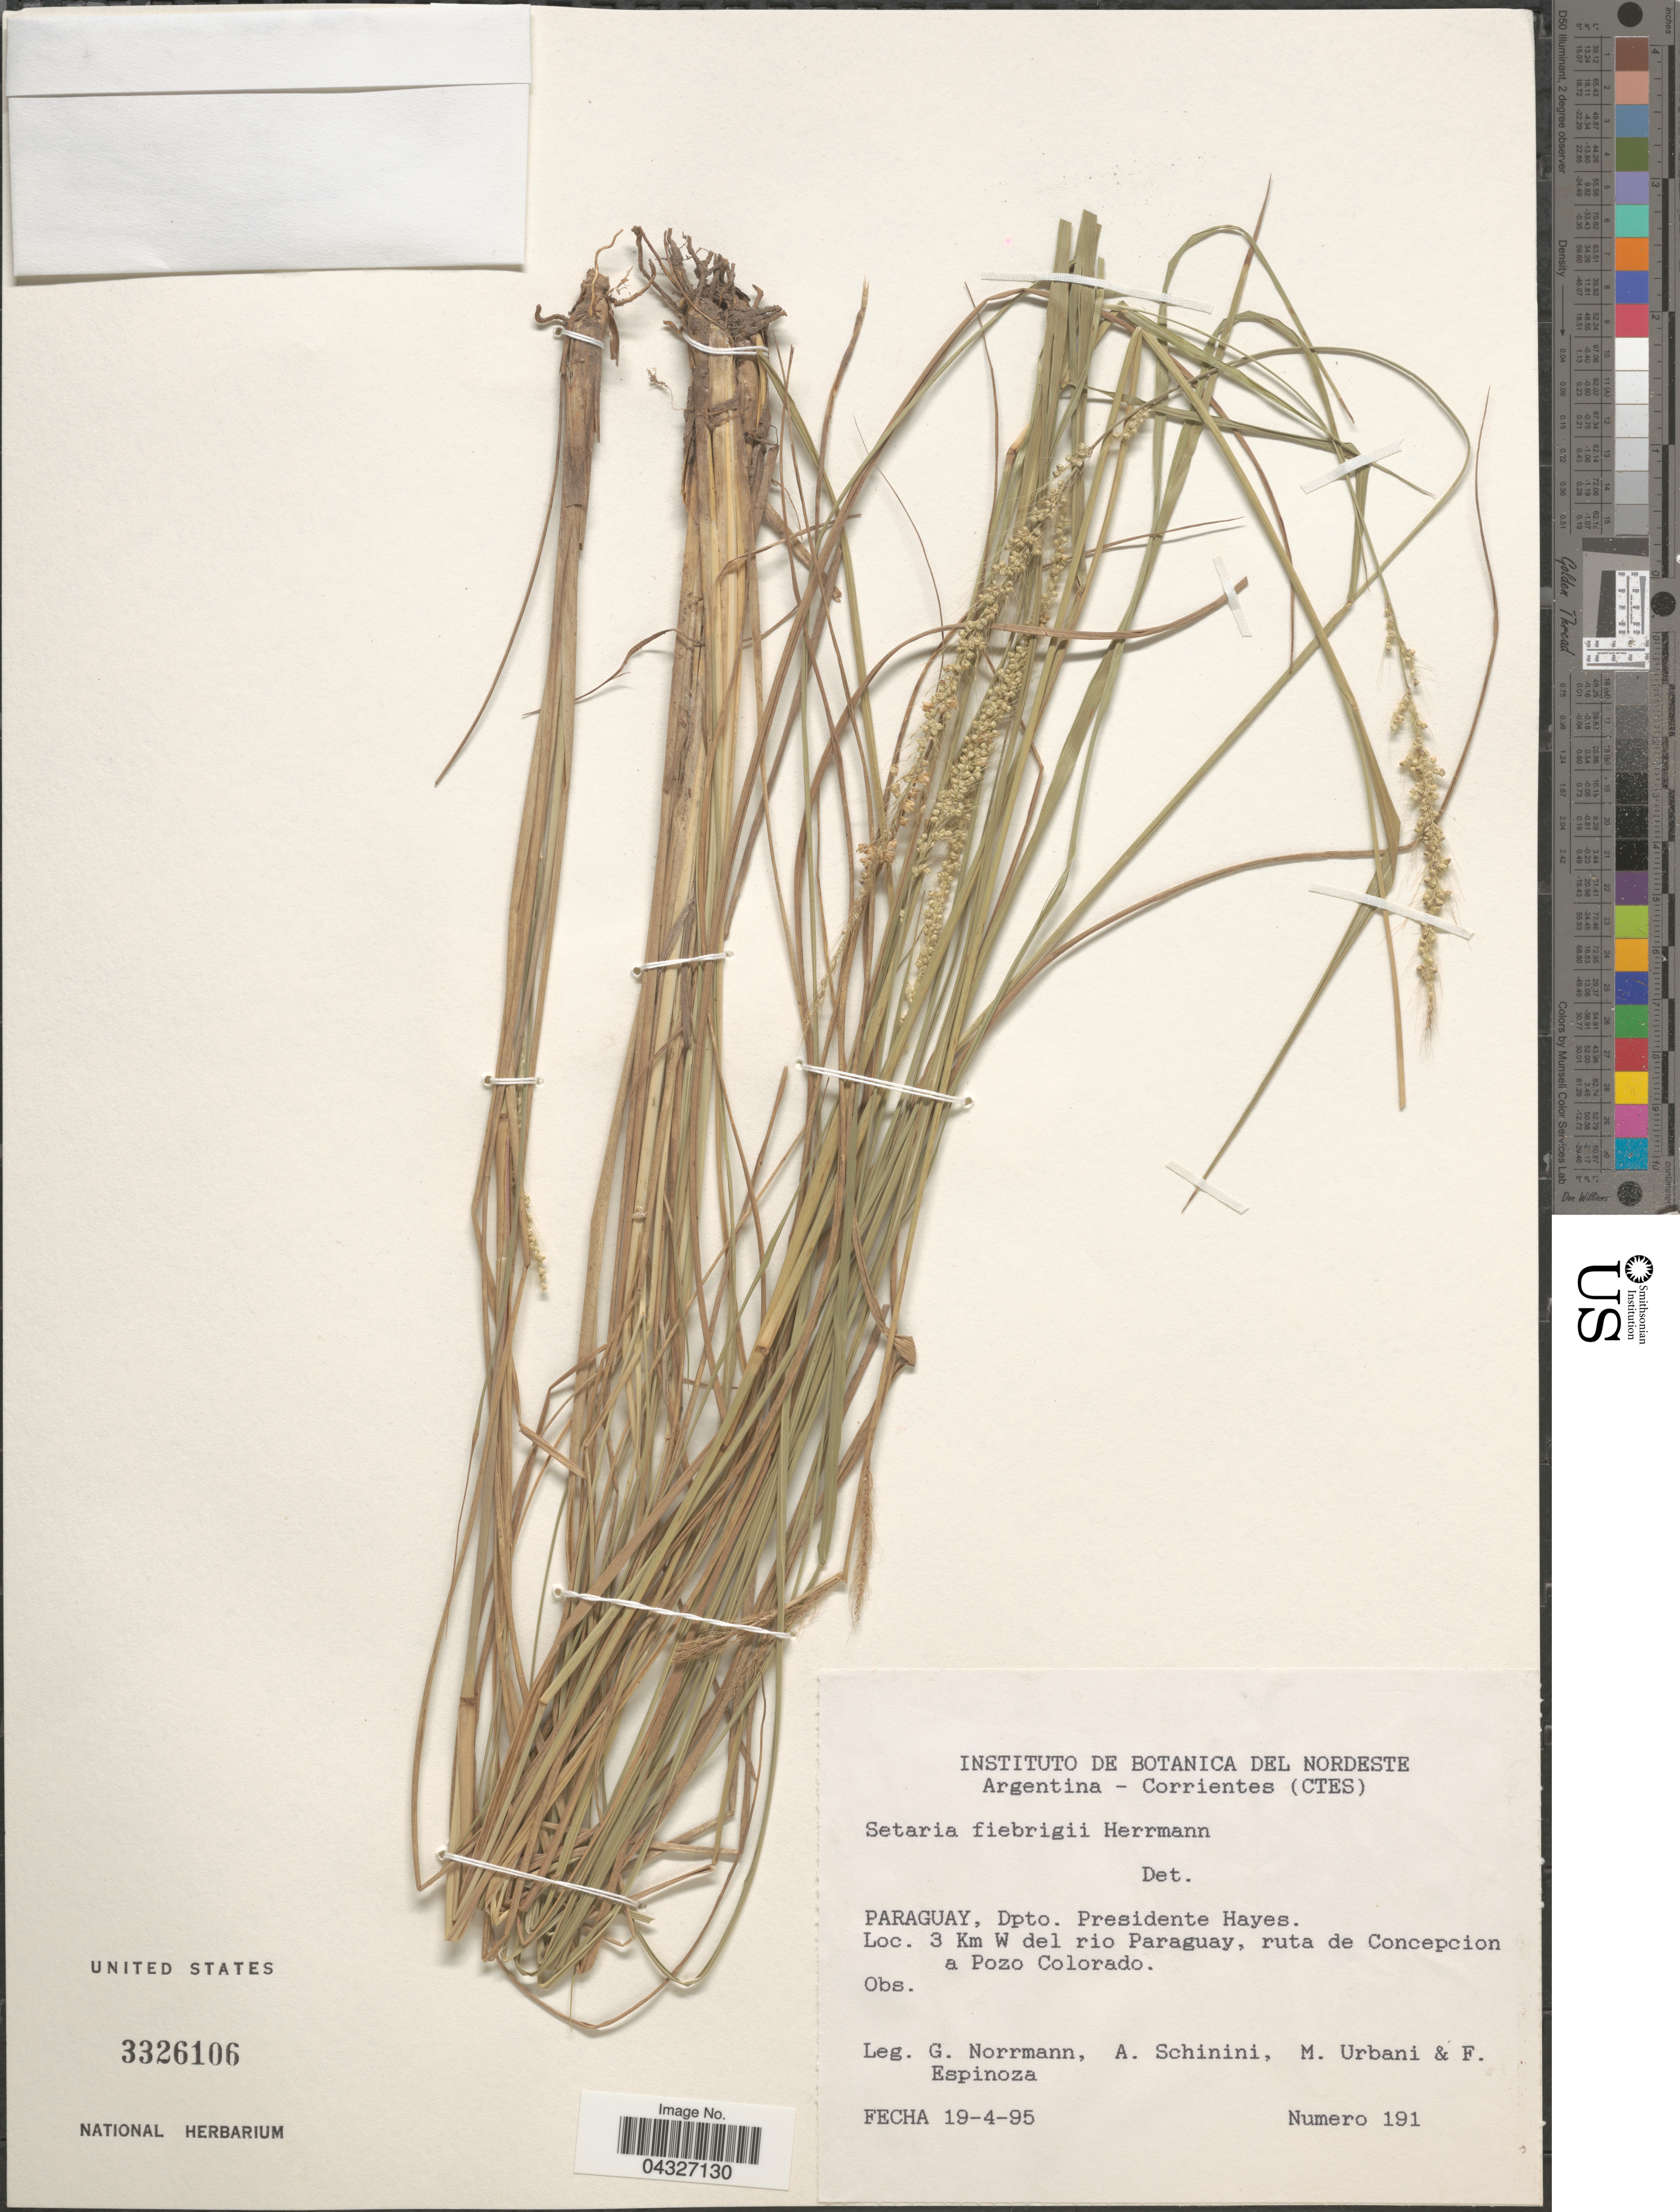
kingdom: Plantae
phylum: Tracheophyta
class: Liliopsida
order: Poales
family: Poaceae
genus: Setaria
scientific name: Setaria fiebrigii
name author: R.A.W. Herrm.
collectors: G. Norrmann, A. Schinini, M. Urbani & F. Espinoza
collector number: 191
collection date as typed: Transcribed d/m/y: 19/4/95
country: Paraguay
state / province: Presidente Hayes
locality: Dpto. Presidente Hayes. 3 Km W del rio Paraguay, ruta de Concepcion a Pozo Colorado.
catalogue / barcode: US 3326106